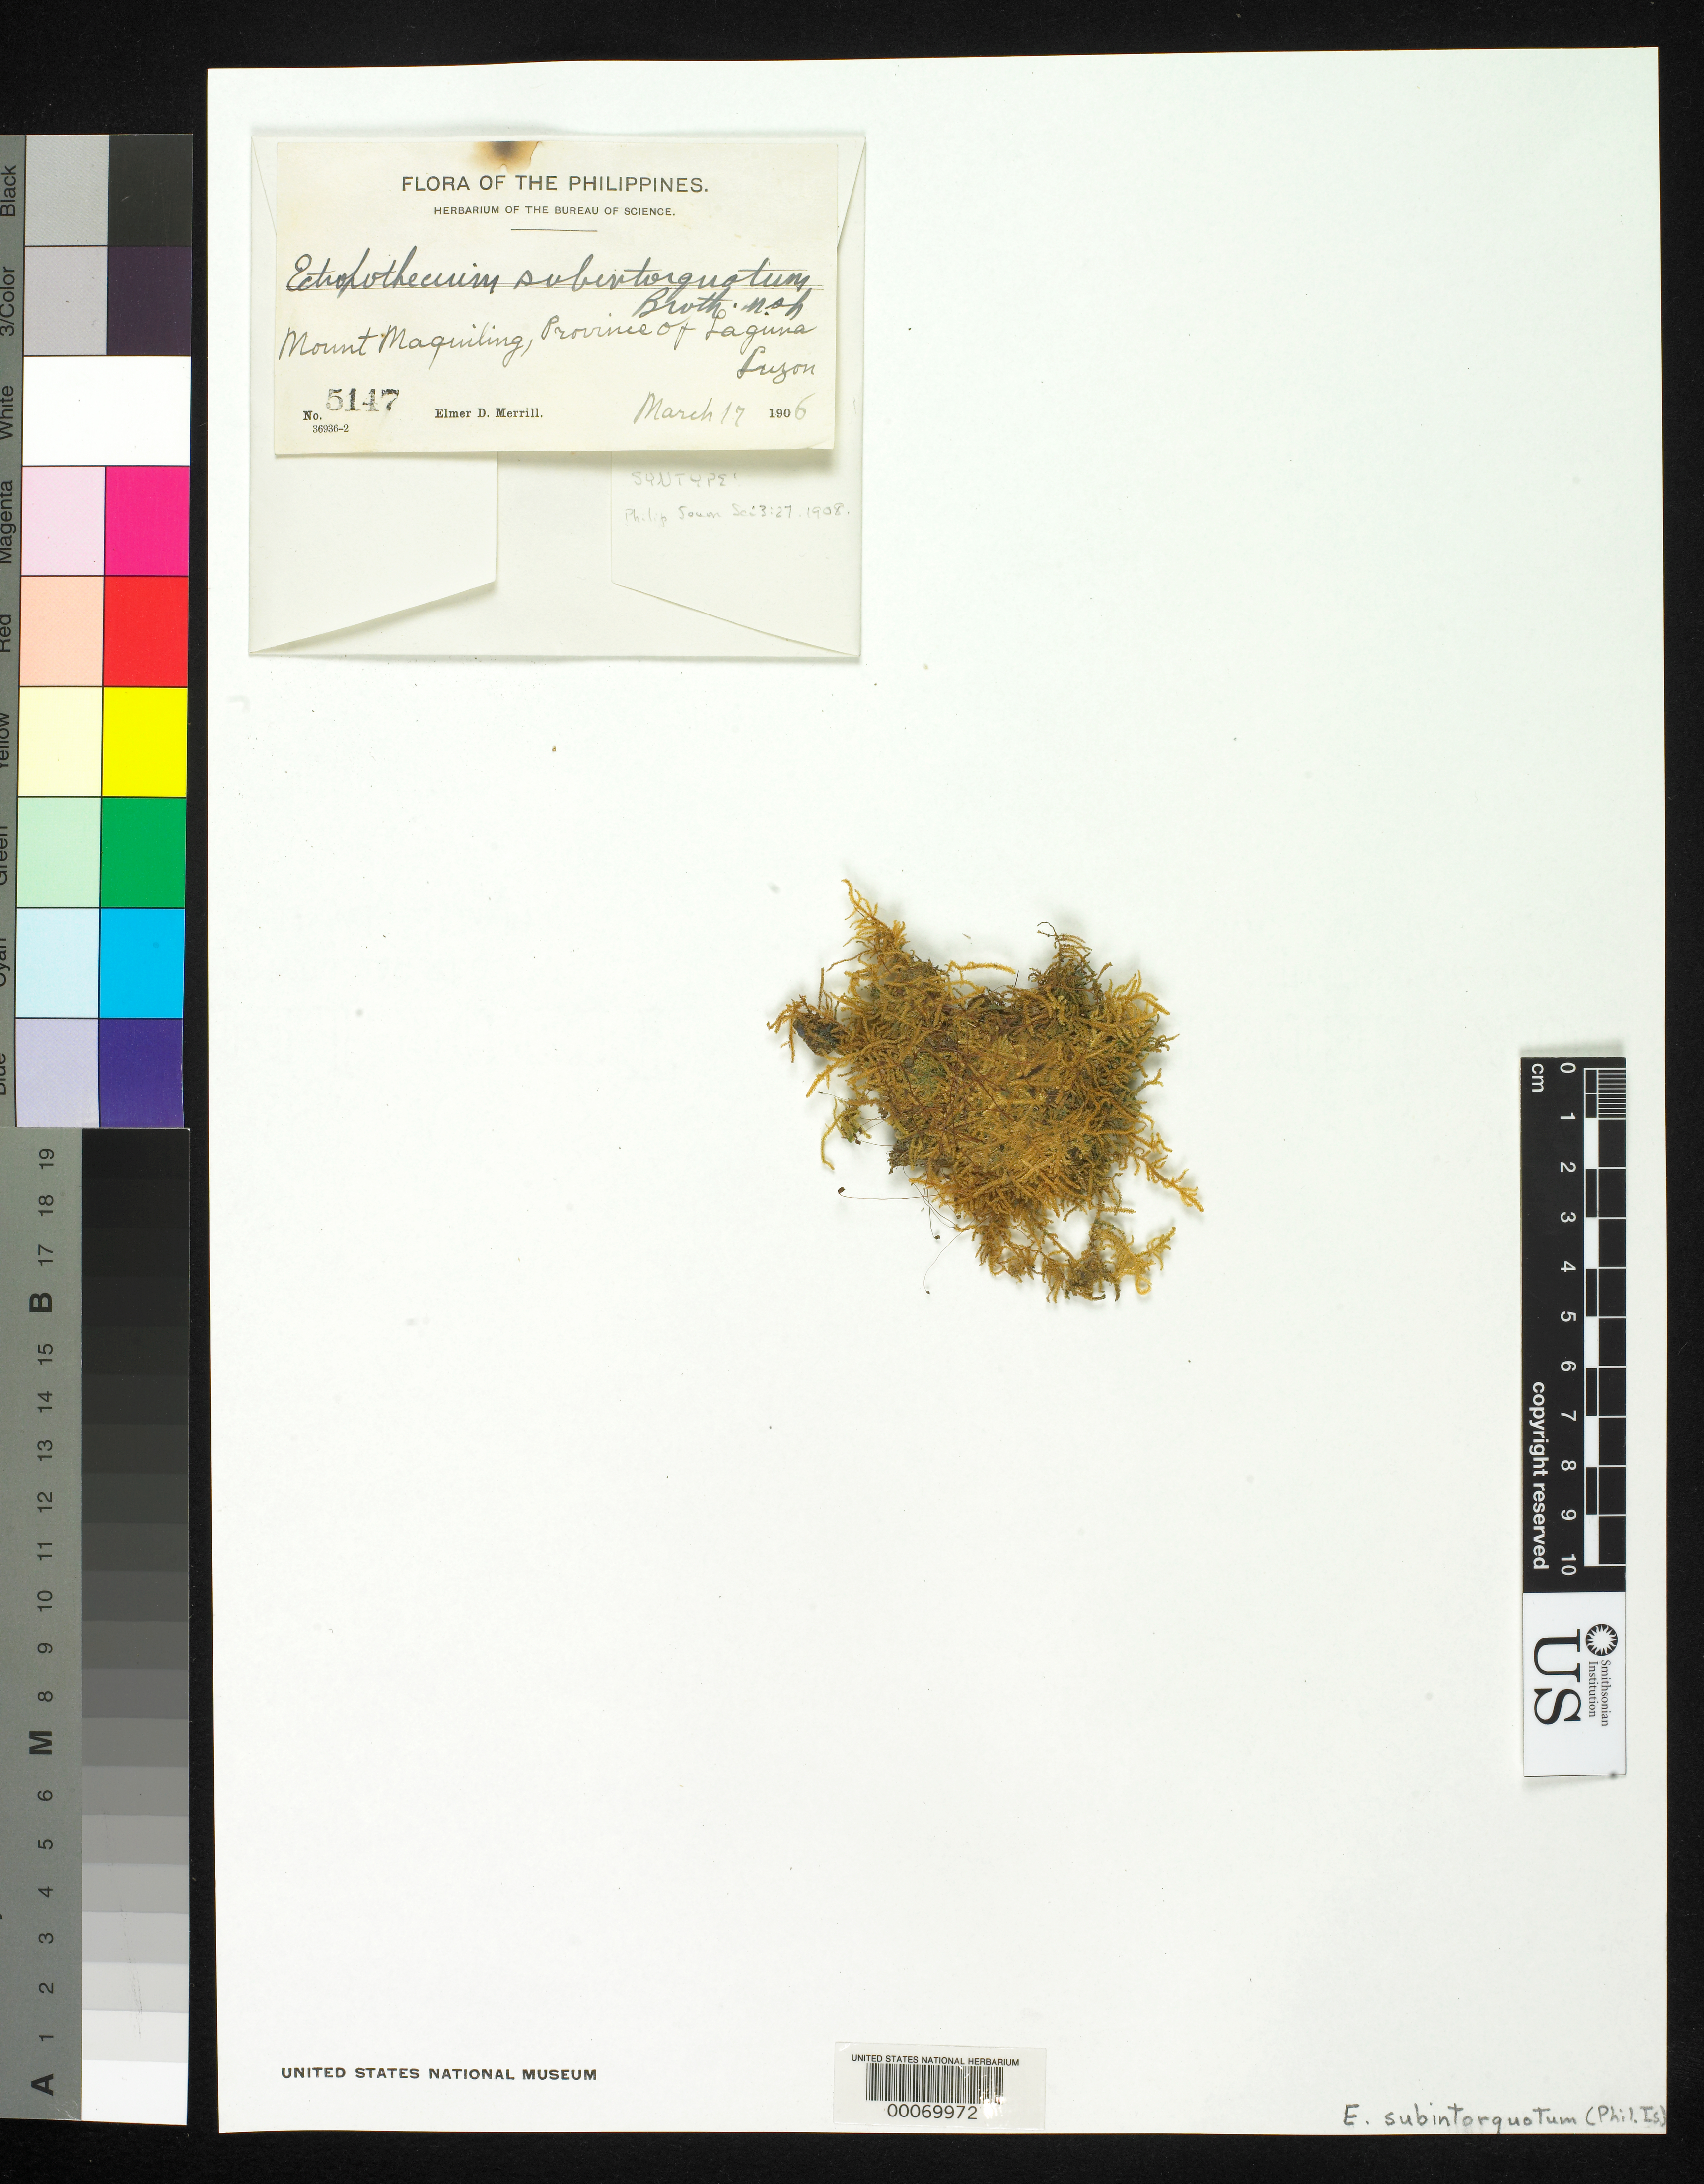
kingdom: Plantae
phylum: Bryophyta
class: Bryopsida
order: Hypnales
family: Hypnaceae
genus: Ectropothecium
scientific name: Ectropothecium subintorquatum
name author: Broth.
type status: Syntype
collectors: E. D. Merrill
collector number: Bur. Sci. 5147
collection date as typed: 17 Mar 1906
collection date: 1906-03-17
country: Philippines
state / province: Calabarzon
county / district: Laguna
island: Luzon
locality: Mt. Maquiling.